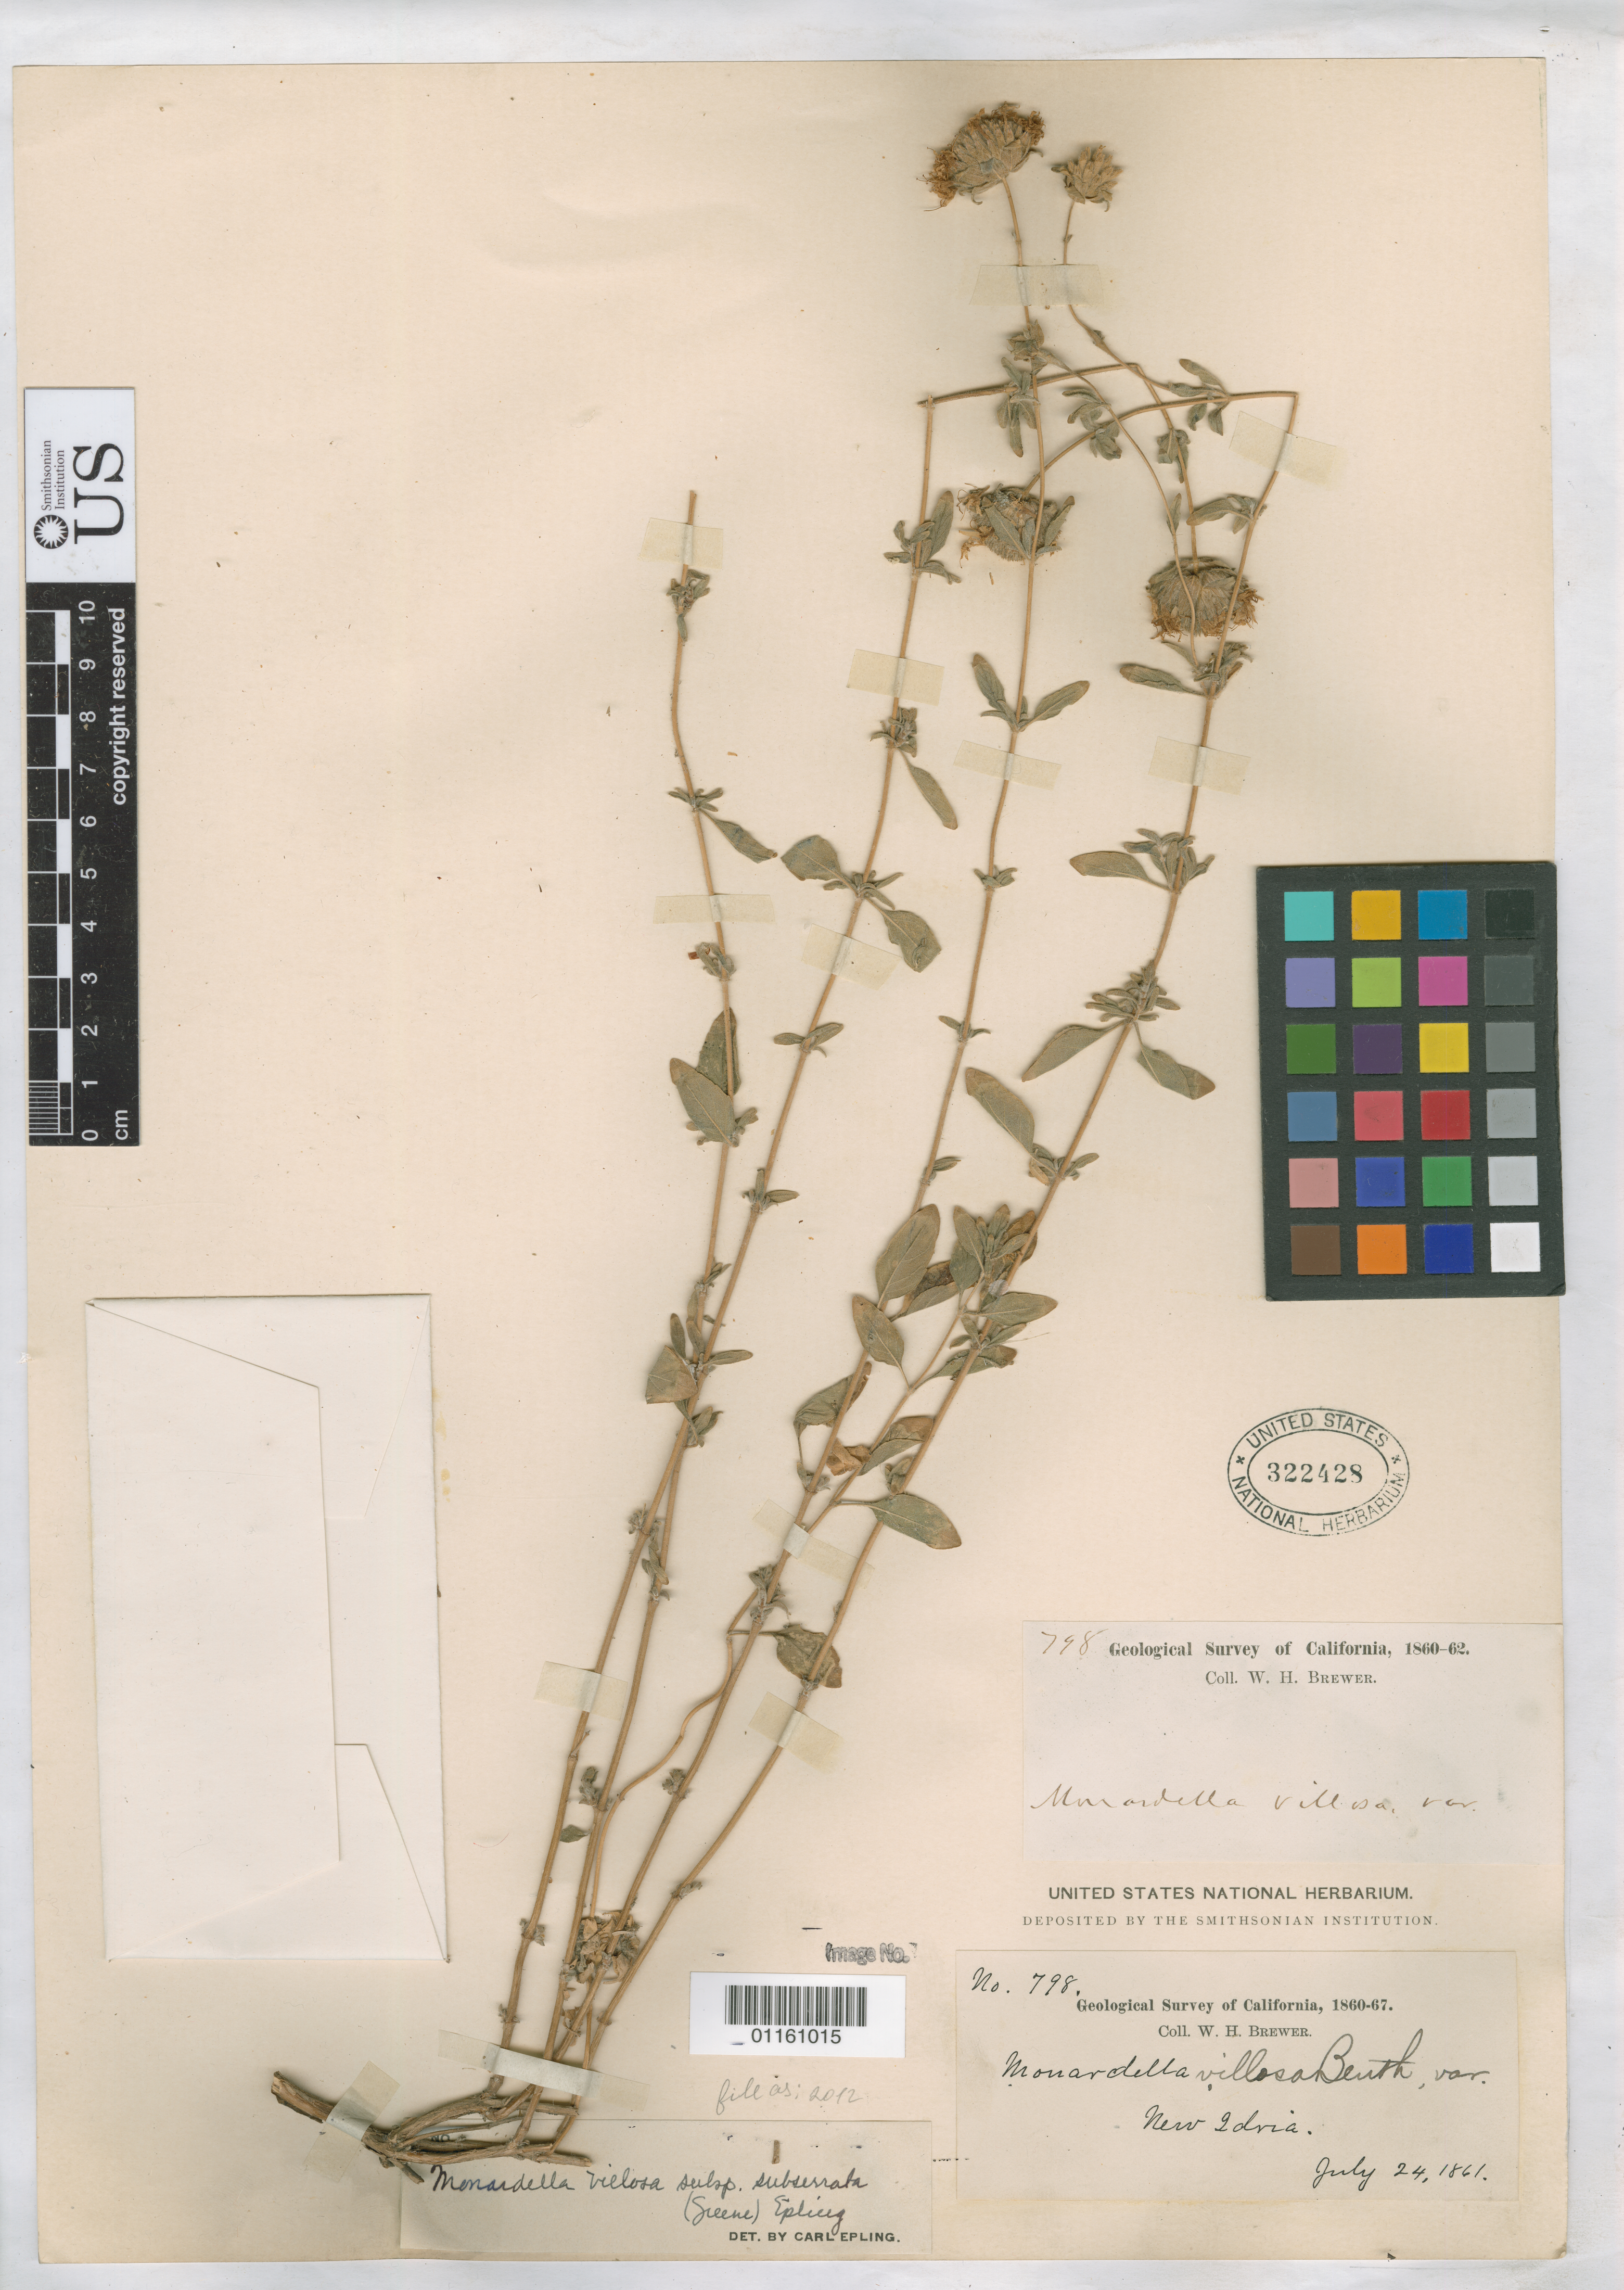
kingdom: Plantae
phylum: Tracheophyta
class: Magnoliopsida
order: Lamiales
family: Lamiaceae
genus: Monardella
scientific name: Monardella villosa subsp. subserrata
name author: (Greene) Epling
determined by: Epling, C. C.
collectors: W. H. Brewer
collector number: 798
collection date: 1861-07-24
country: United States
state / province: California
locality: New Idria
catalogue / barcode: US 322428